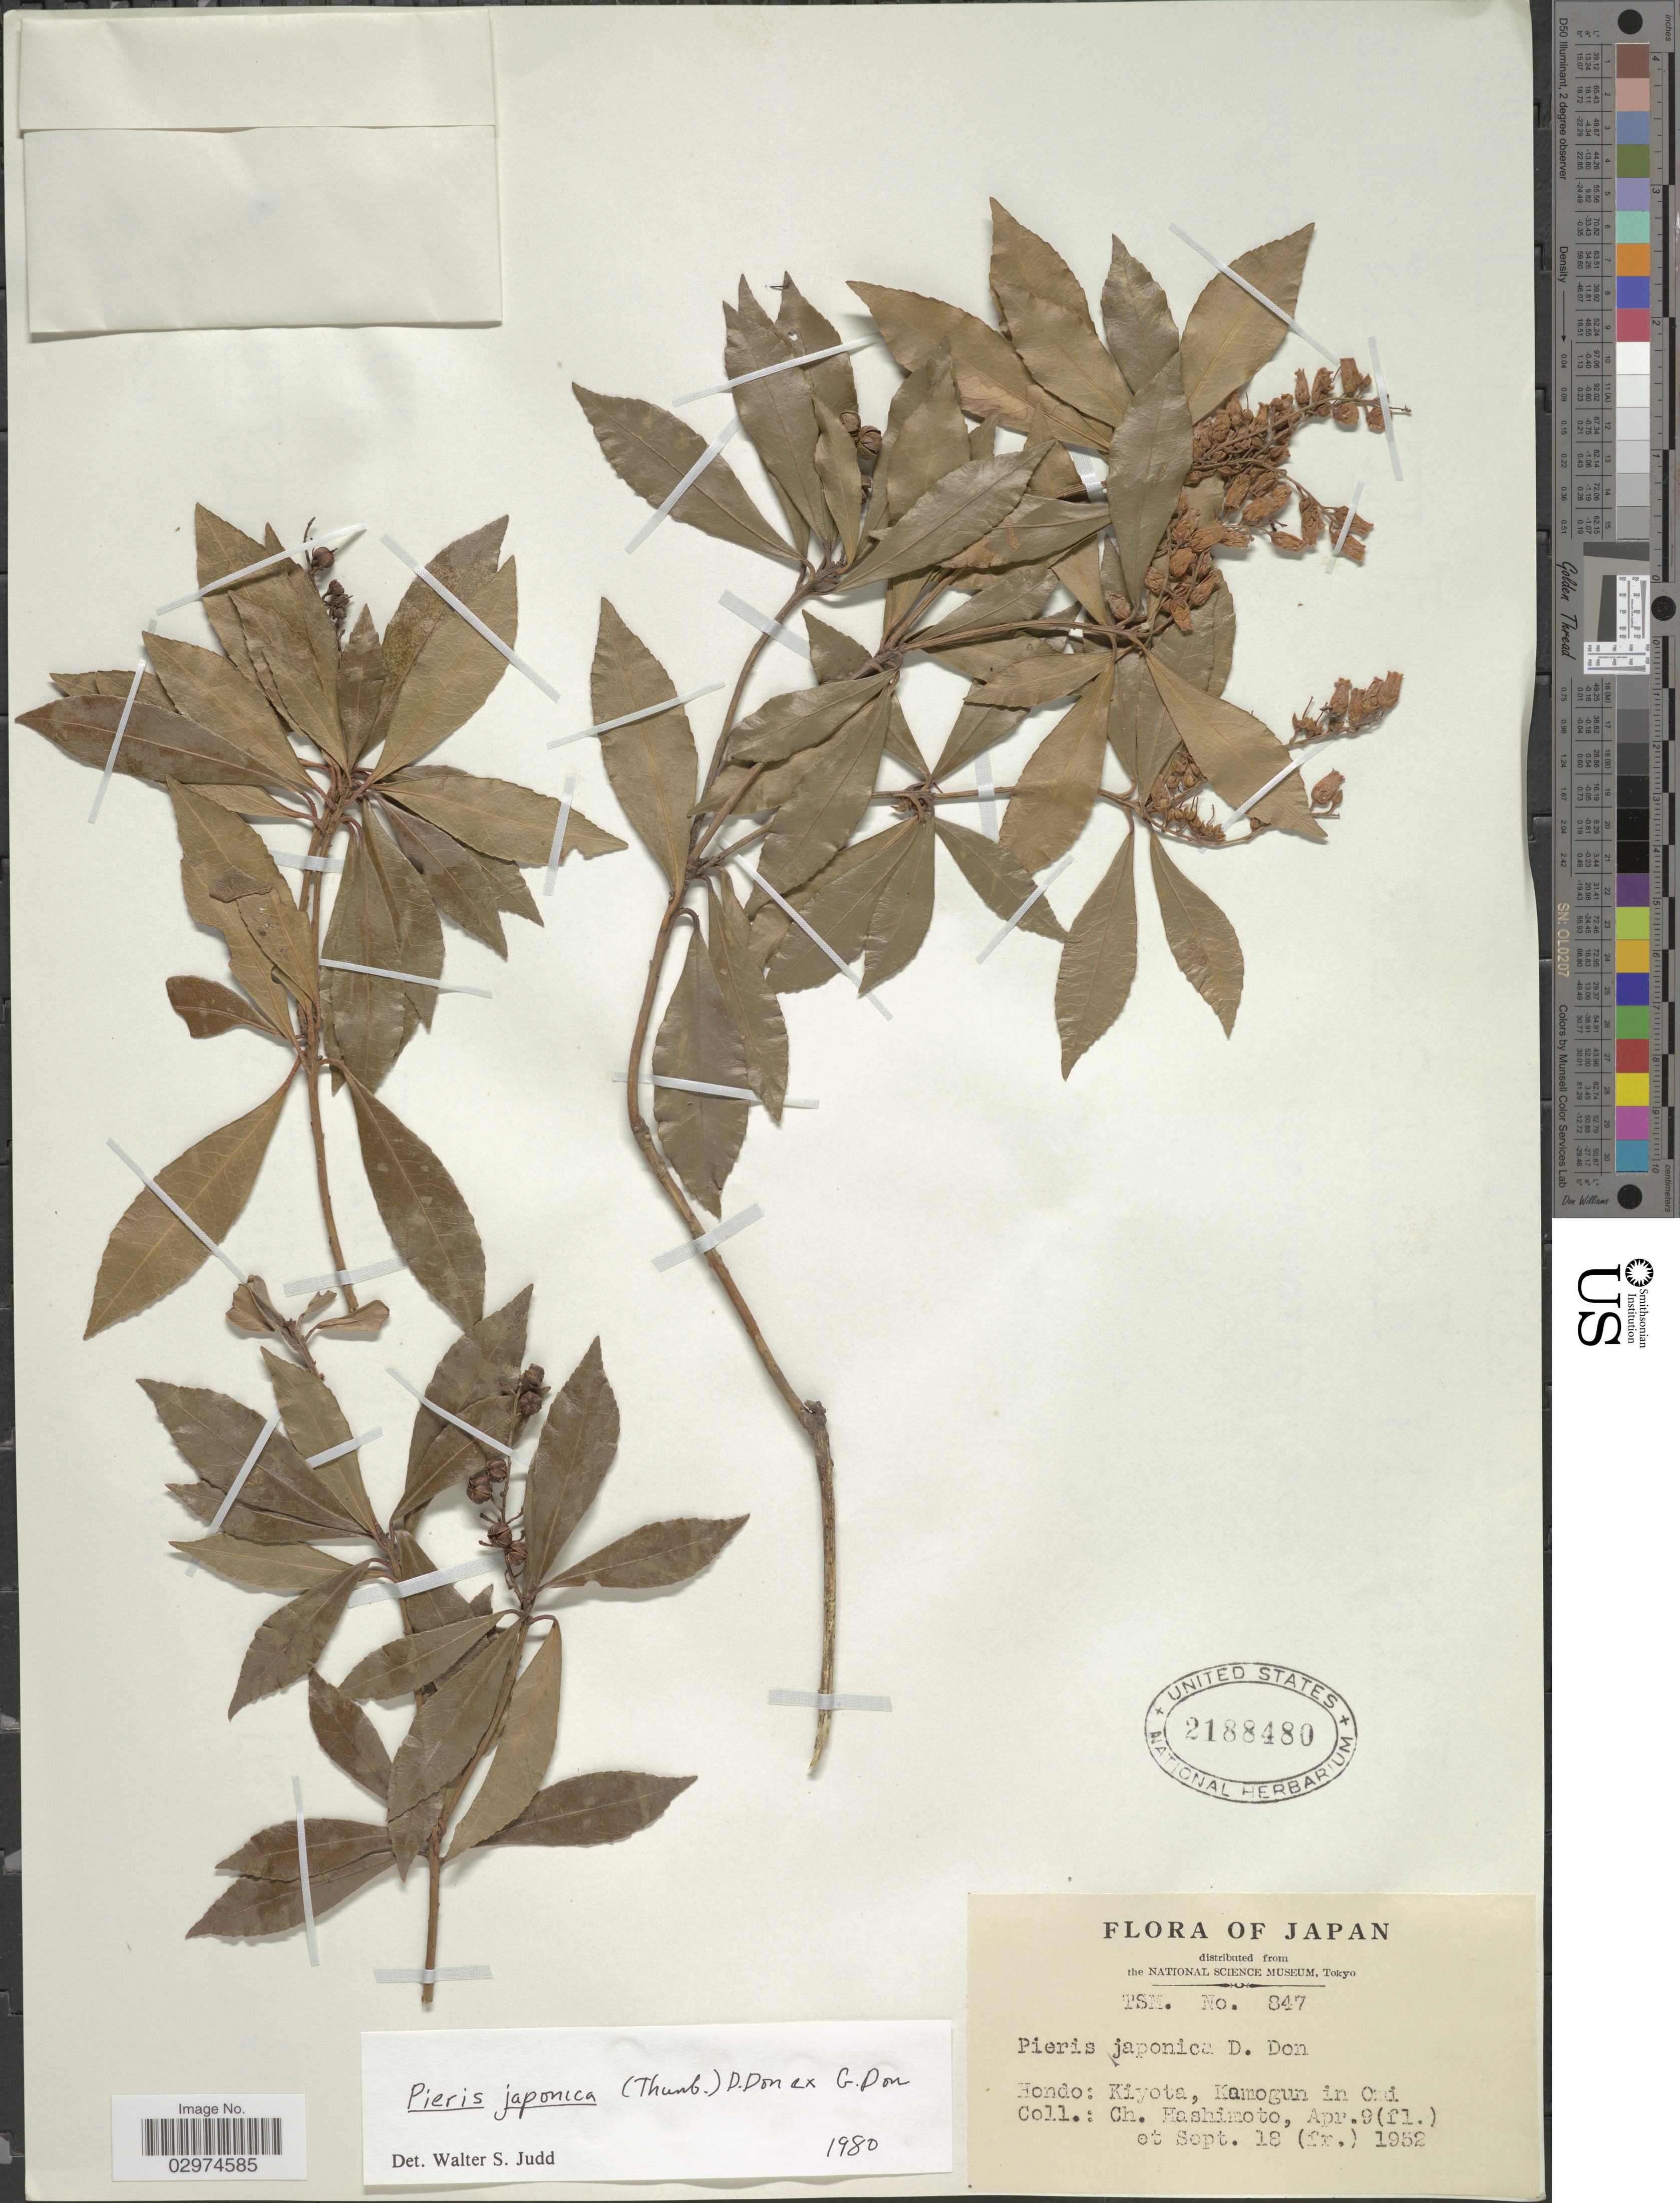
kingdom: Plantae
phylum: Tracheophyta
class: Magnoliopsida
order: Ericales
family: Ericaceae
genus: Pieris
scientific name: Pieris japonica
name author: (Thunb.) D. Don ex G. Don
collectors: C. Hashimoto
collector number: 847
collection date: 1952-04-09/1952-09-18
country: Japan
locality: Hondo: Kiyota, Kamogun in Omi.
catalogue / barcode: US 2188480